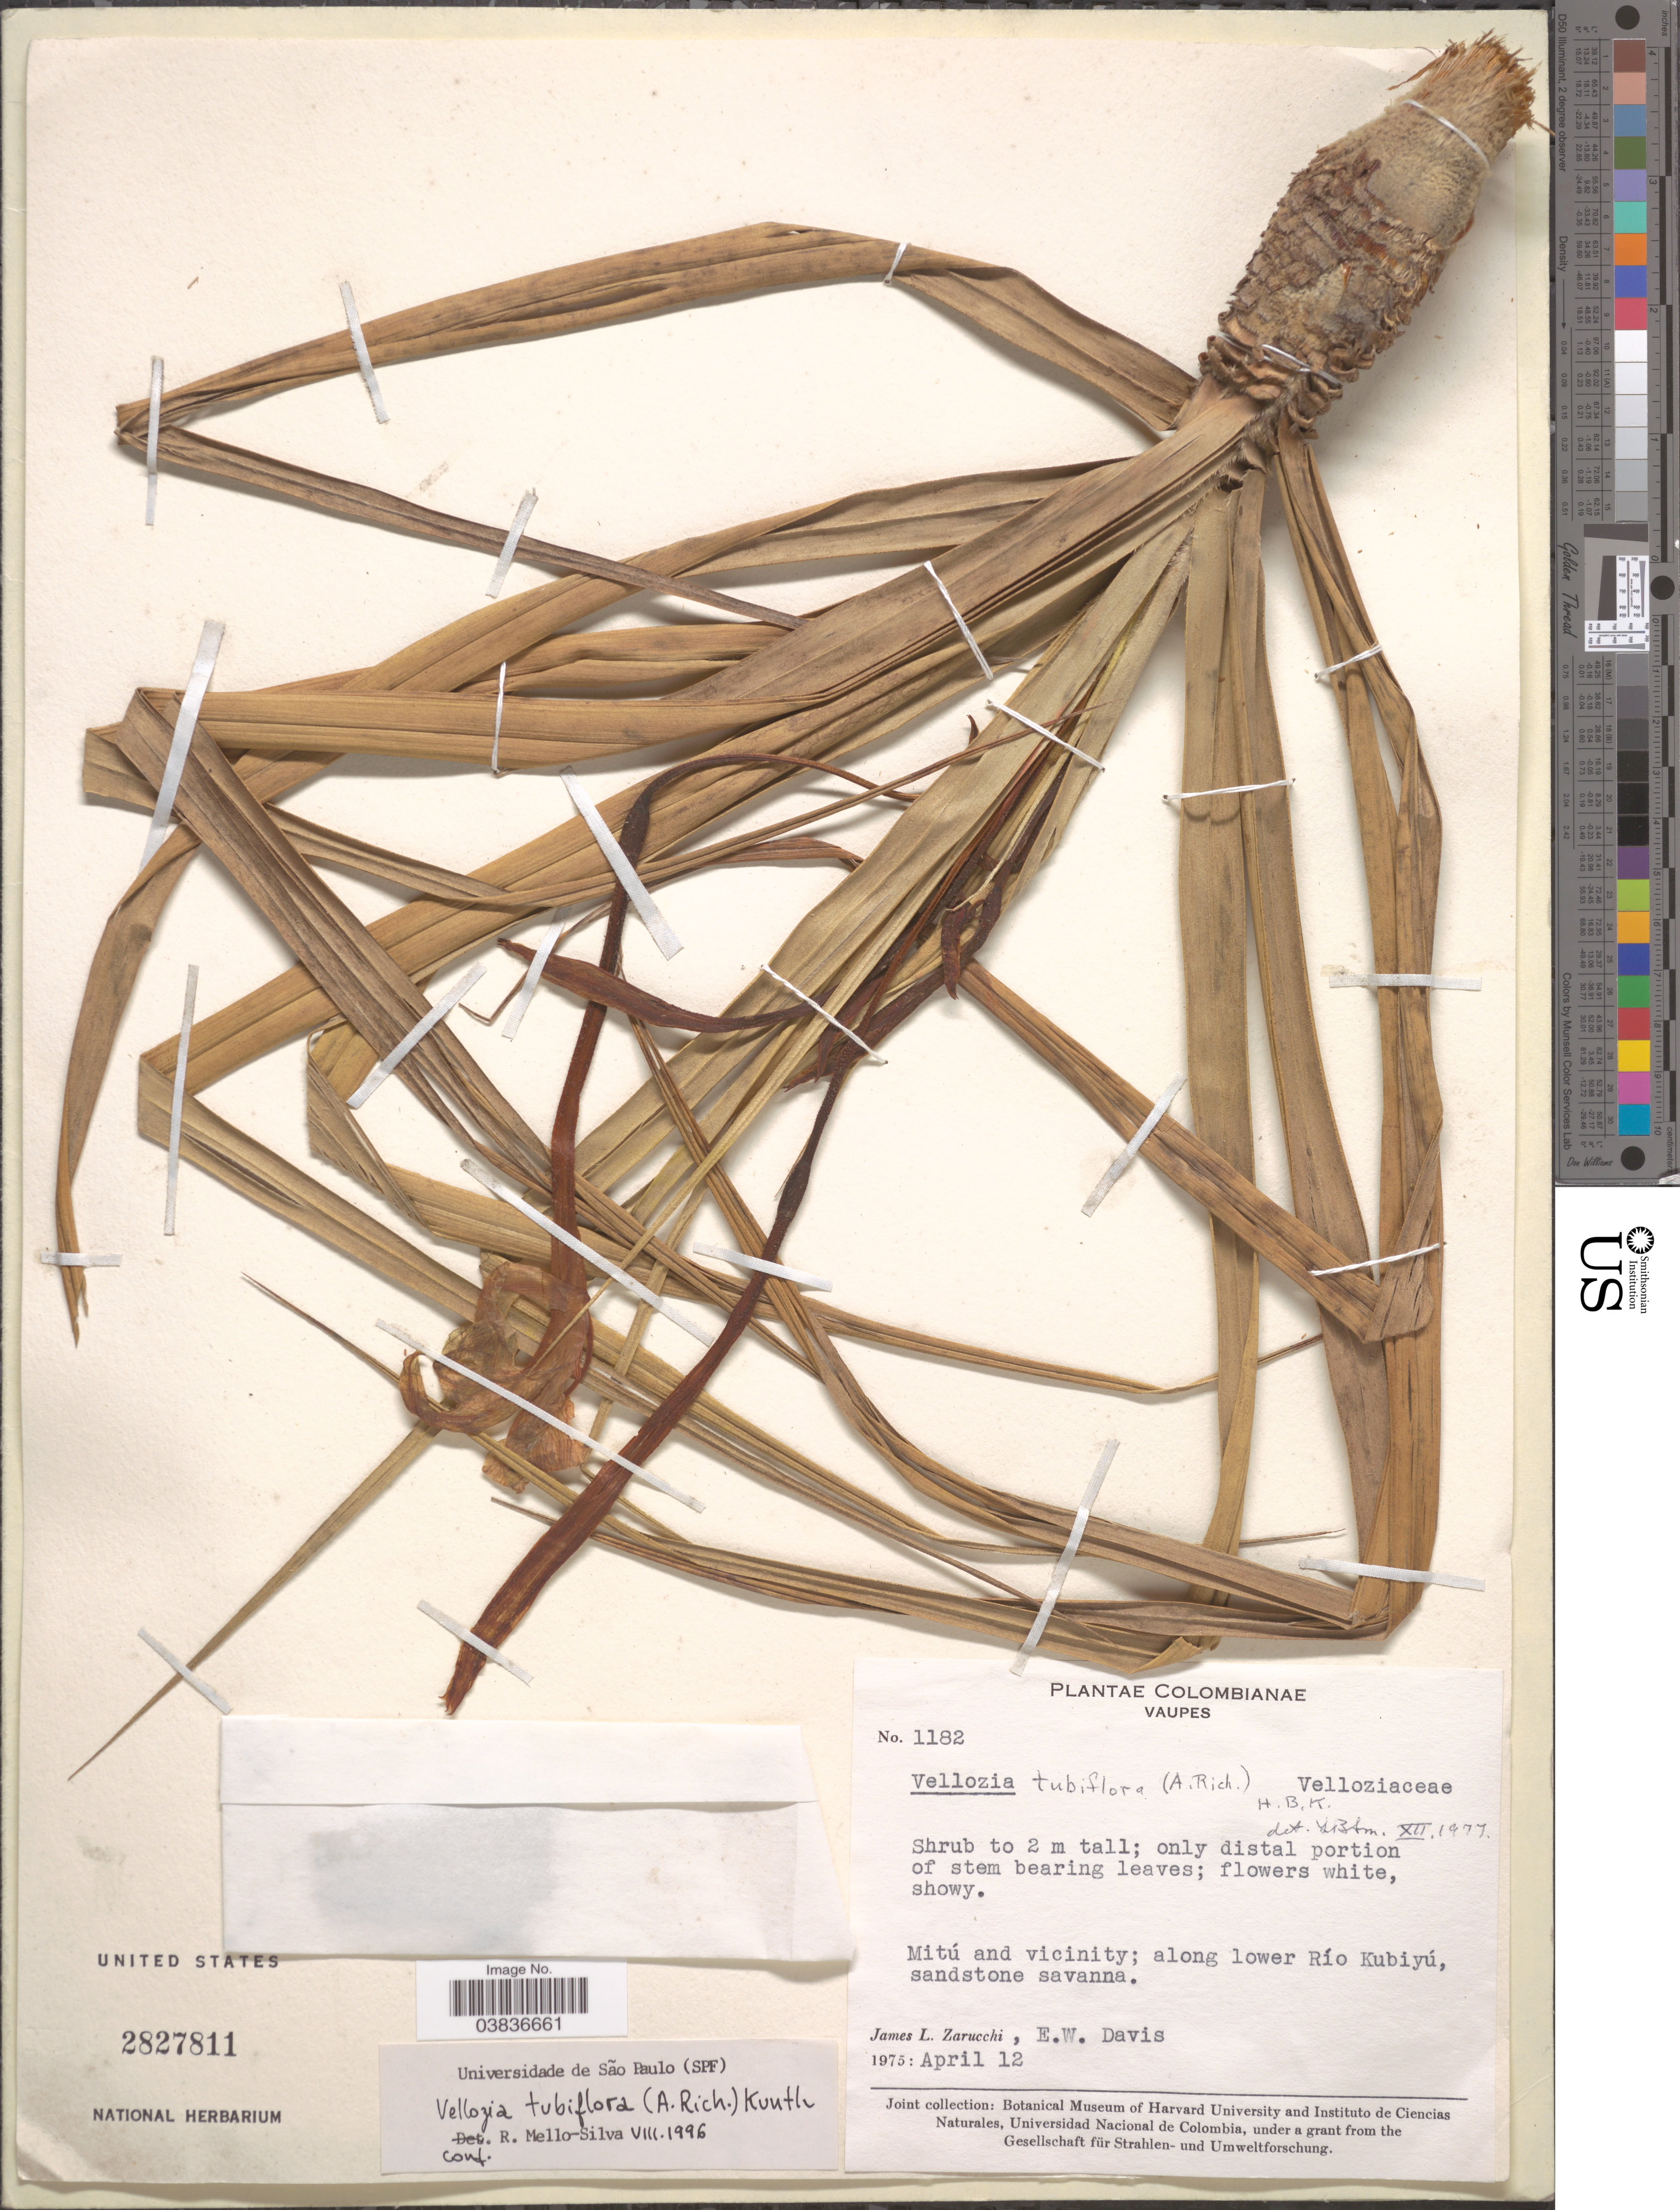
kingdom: Plantae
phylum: Tracheophyta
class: Liliopsida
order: Pandanales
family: Velloziaceae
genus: Vellozia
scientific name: Vellozia tubiflora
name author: (A. Rich.) Kunth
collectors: J. L. Zarucchi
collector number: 1182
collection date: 1975-04-12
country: Colombia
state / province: Vaupés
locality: Mitú and vicinity; along lower Río Kubiyí.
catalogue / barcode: US 2827811